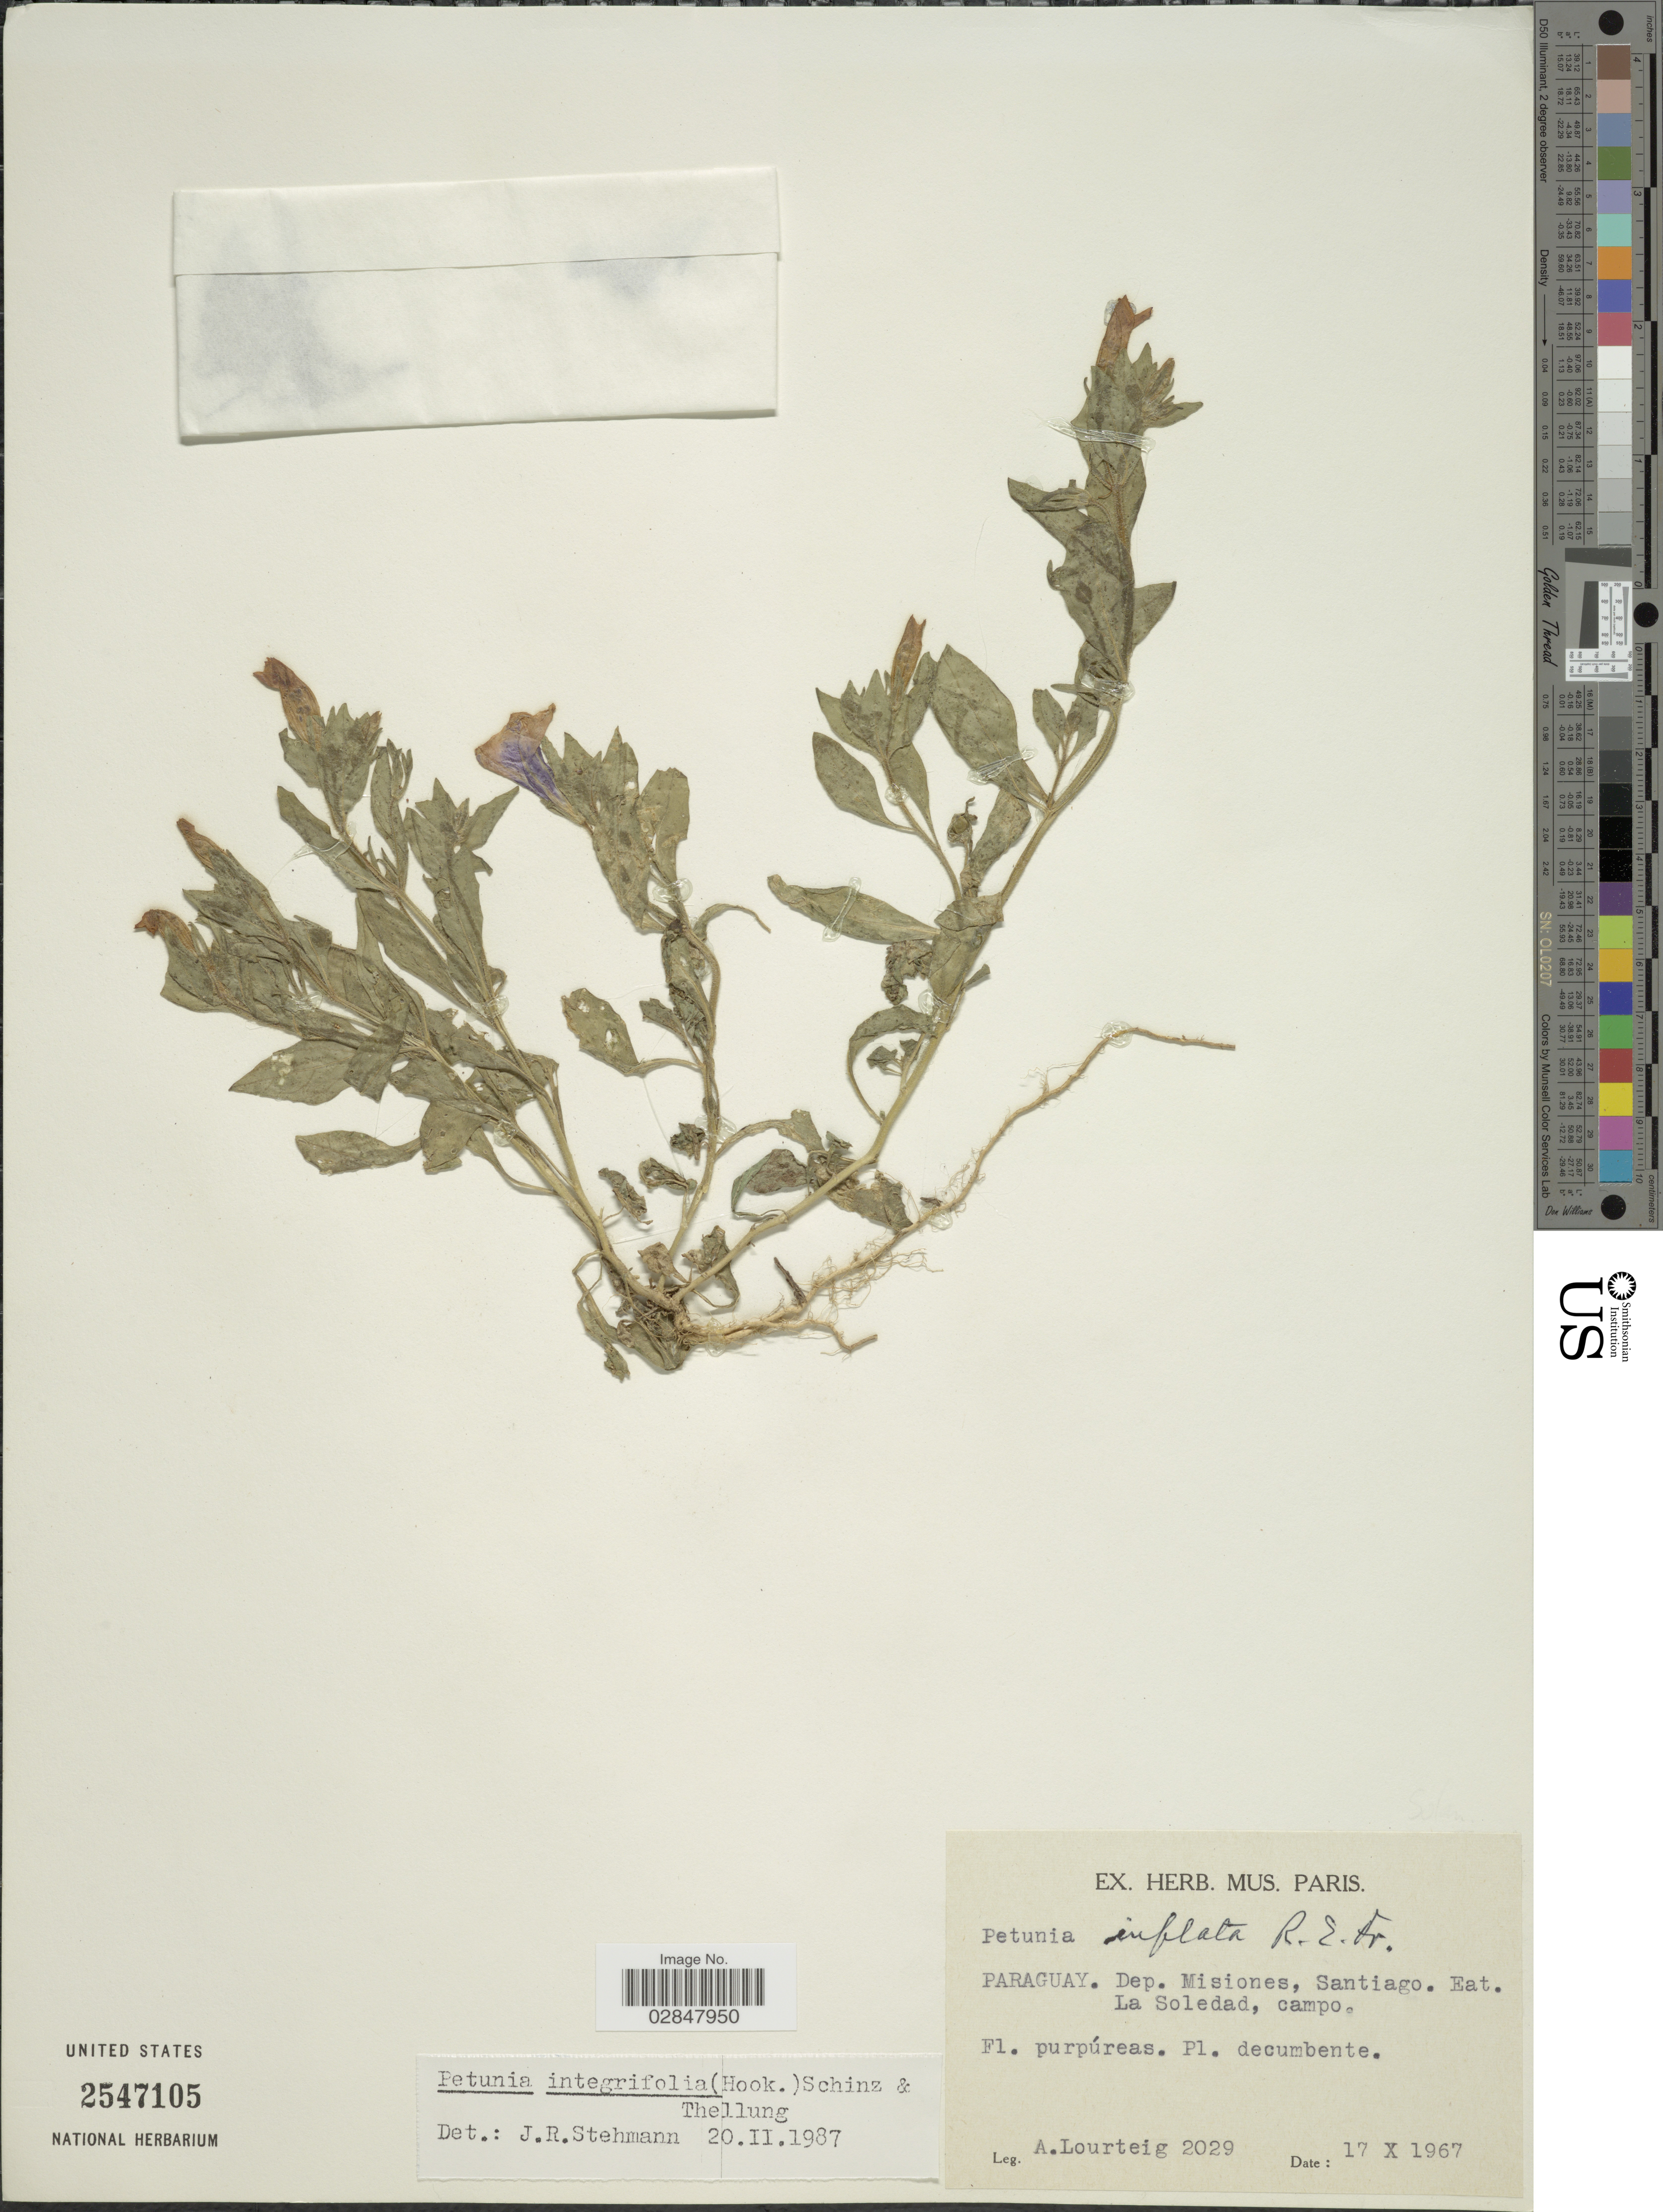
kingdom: Plantae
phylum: Tracheophyta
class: Magnoliopsida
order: Solanales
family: Solanaceae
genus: Petunia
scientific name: Petunia integrifolia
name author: (Hook.) Schinz & Thell.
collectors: A. Lourteig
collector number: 2029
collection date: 1967-10-17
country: Paraguay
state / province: Misiones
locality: Dep. Misiones, Santiago, Eat. La Soledad, campo.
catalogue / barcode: US 2547105